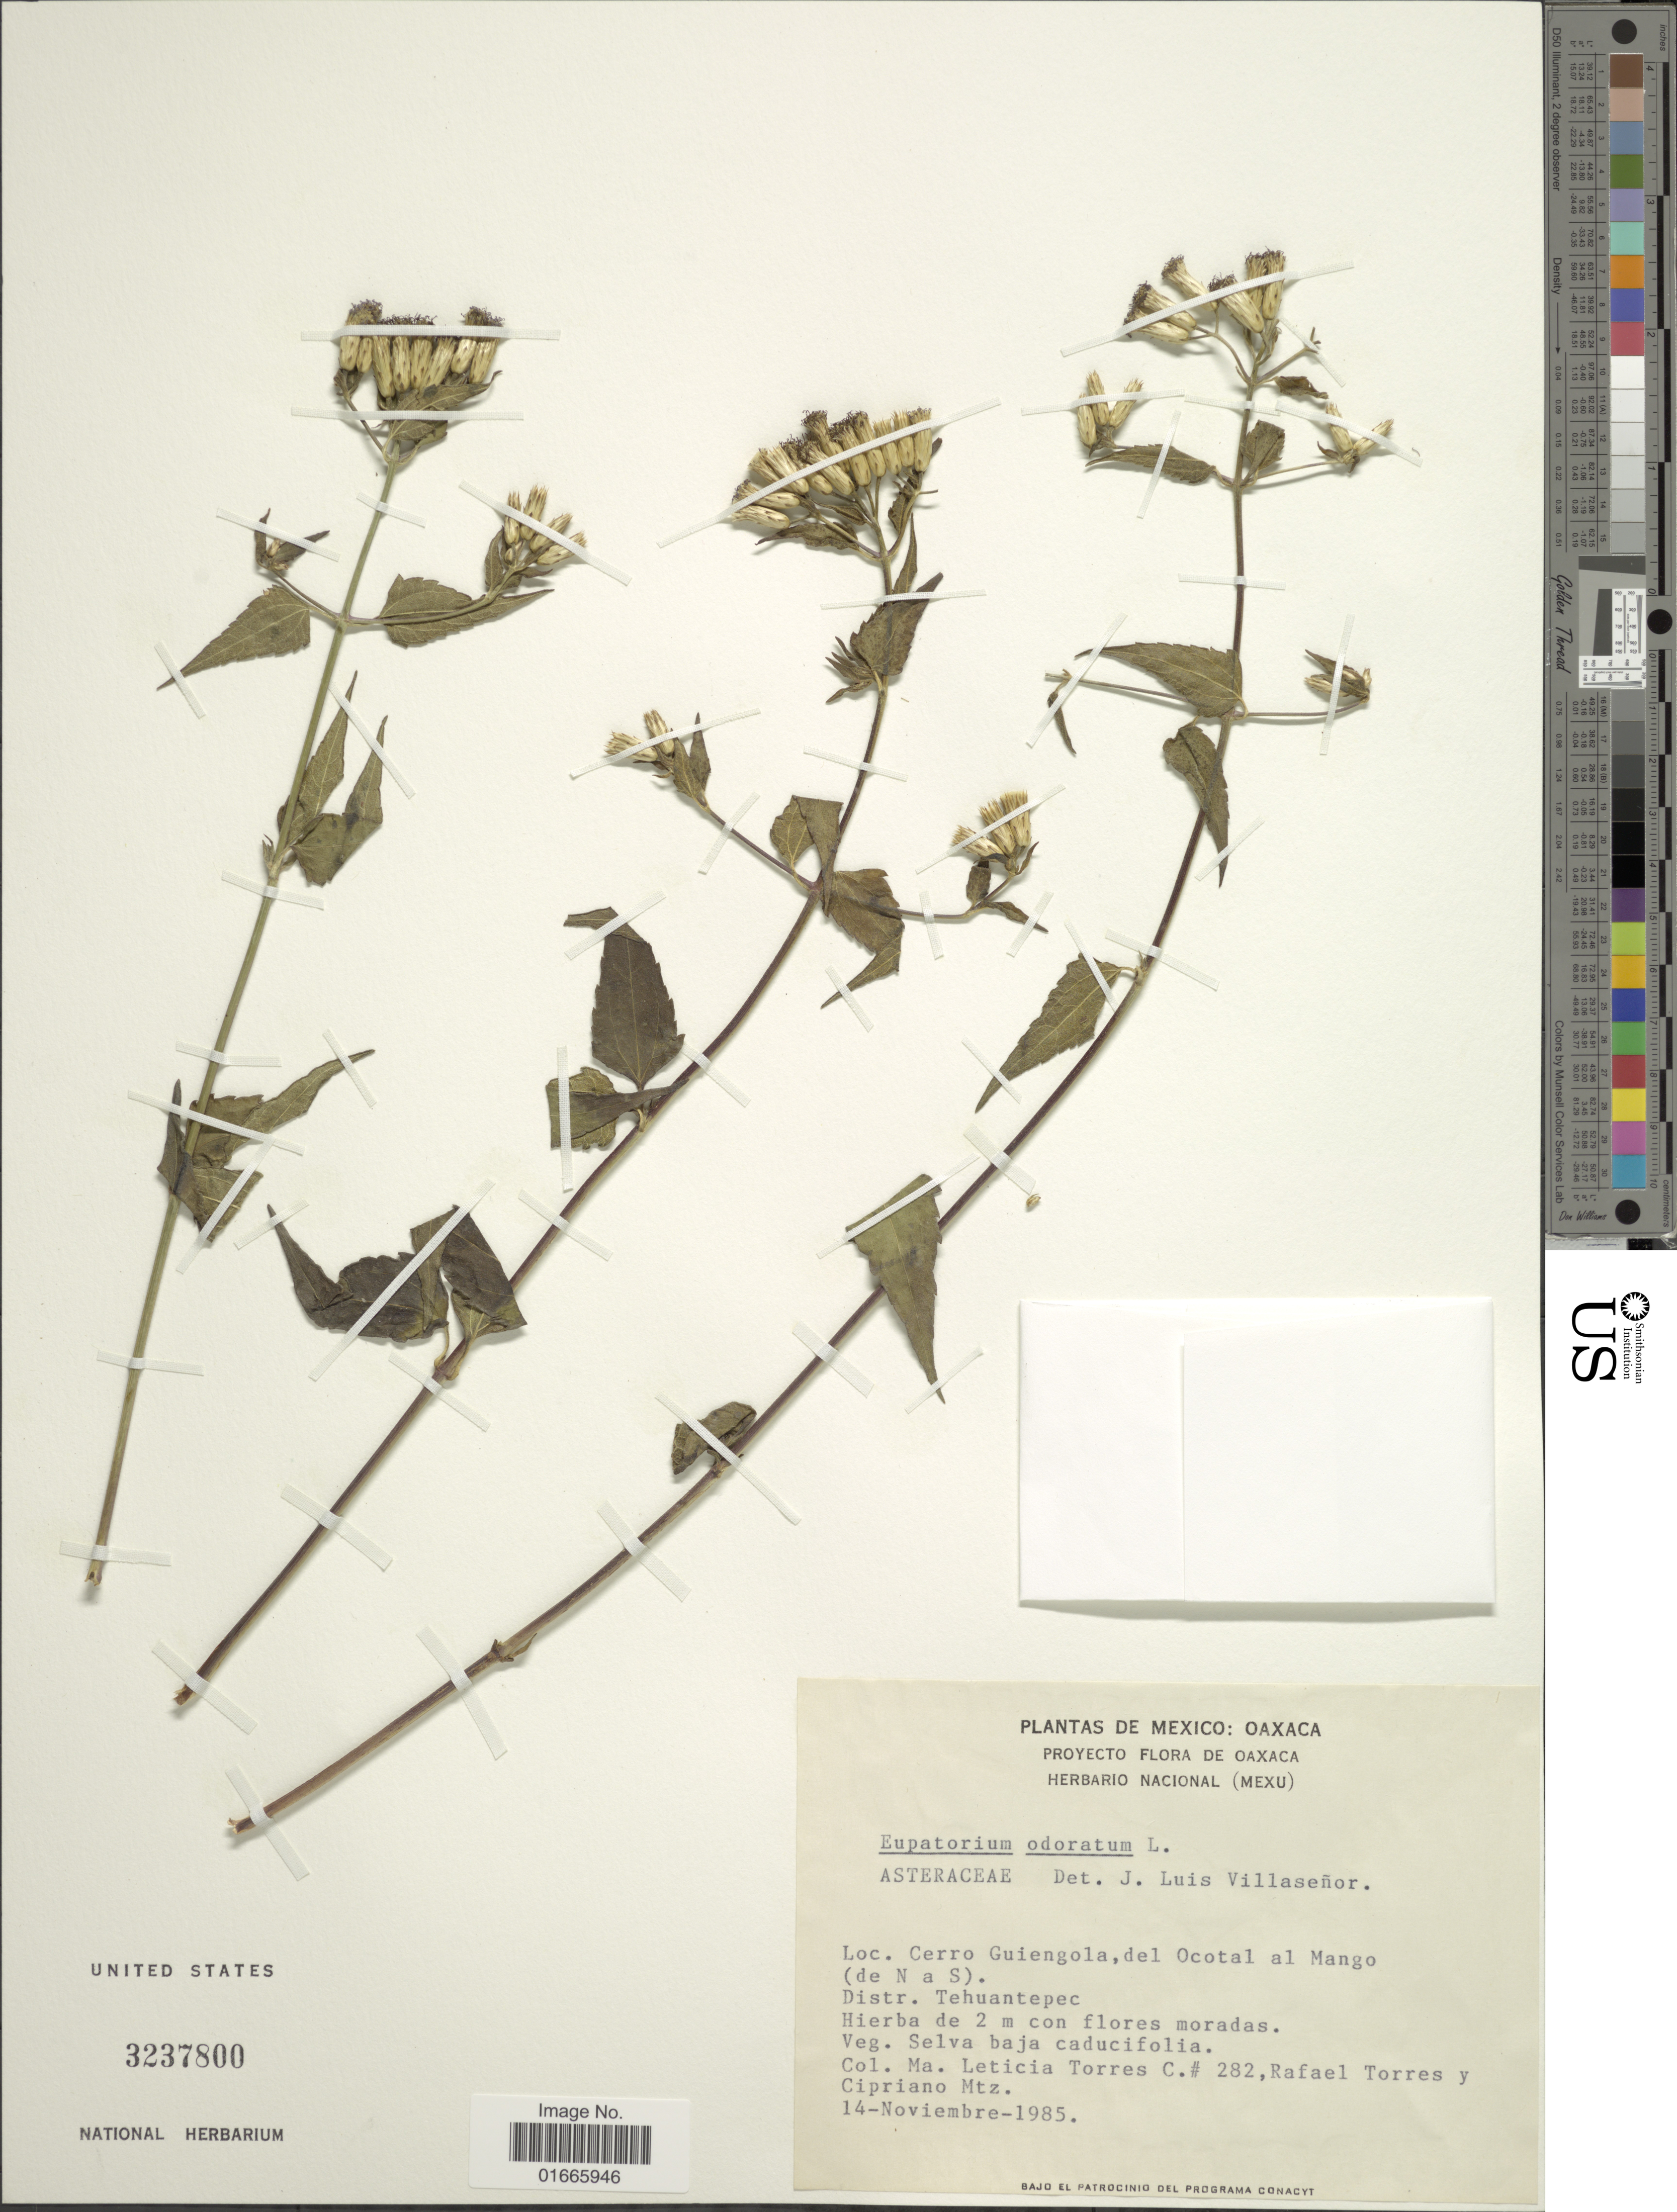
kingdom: Plantae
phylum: Tracheophyta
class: Magnoliopsida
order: Asterales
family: Asteraceae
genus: Chromolaena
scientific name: Chromolaena odorata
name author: (L.) R.M. King & H. Rob.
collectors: M. L. Torres Colin, R. Torres & C. Martínez R.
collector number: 282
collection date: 1985-11-14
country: Mexico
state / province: Oaxaca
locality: Cerro Guiengola, del Ocotal al Mango (de N a S) Distr. Tehuantepec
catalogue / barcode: US 3237800